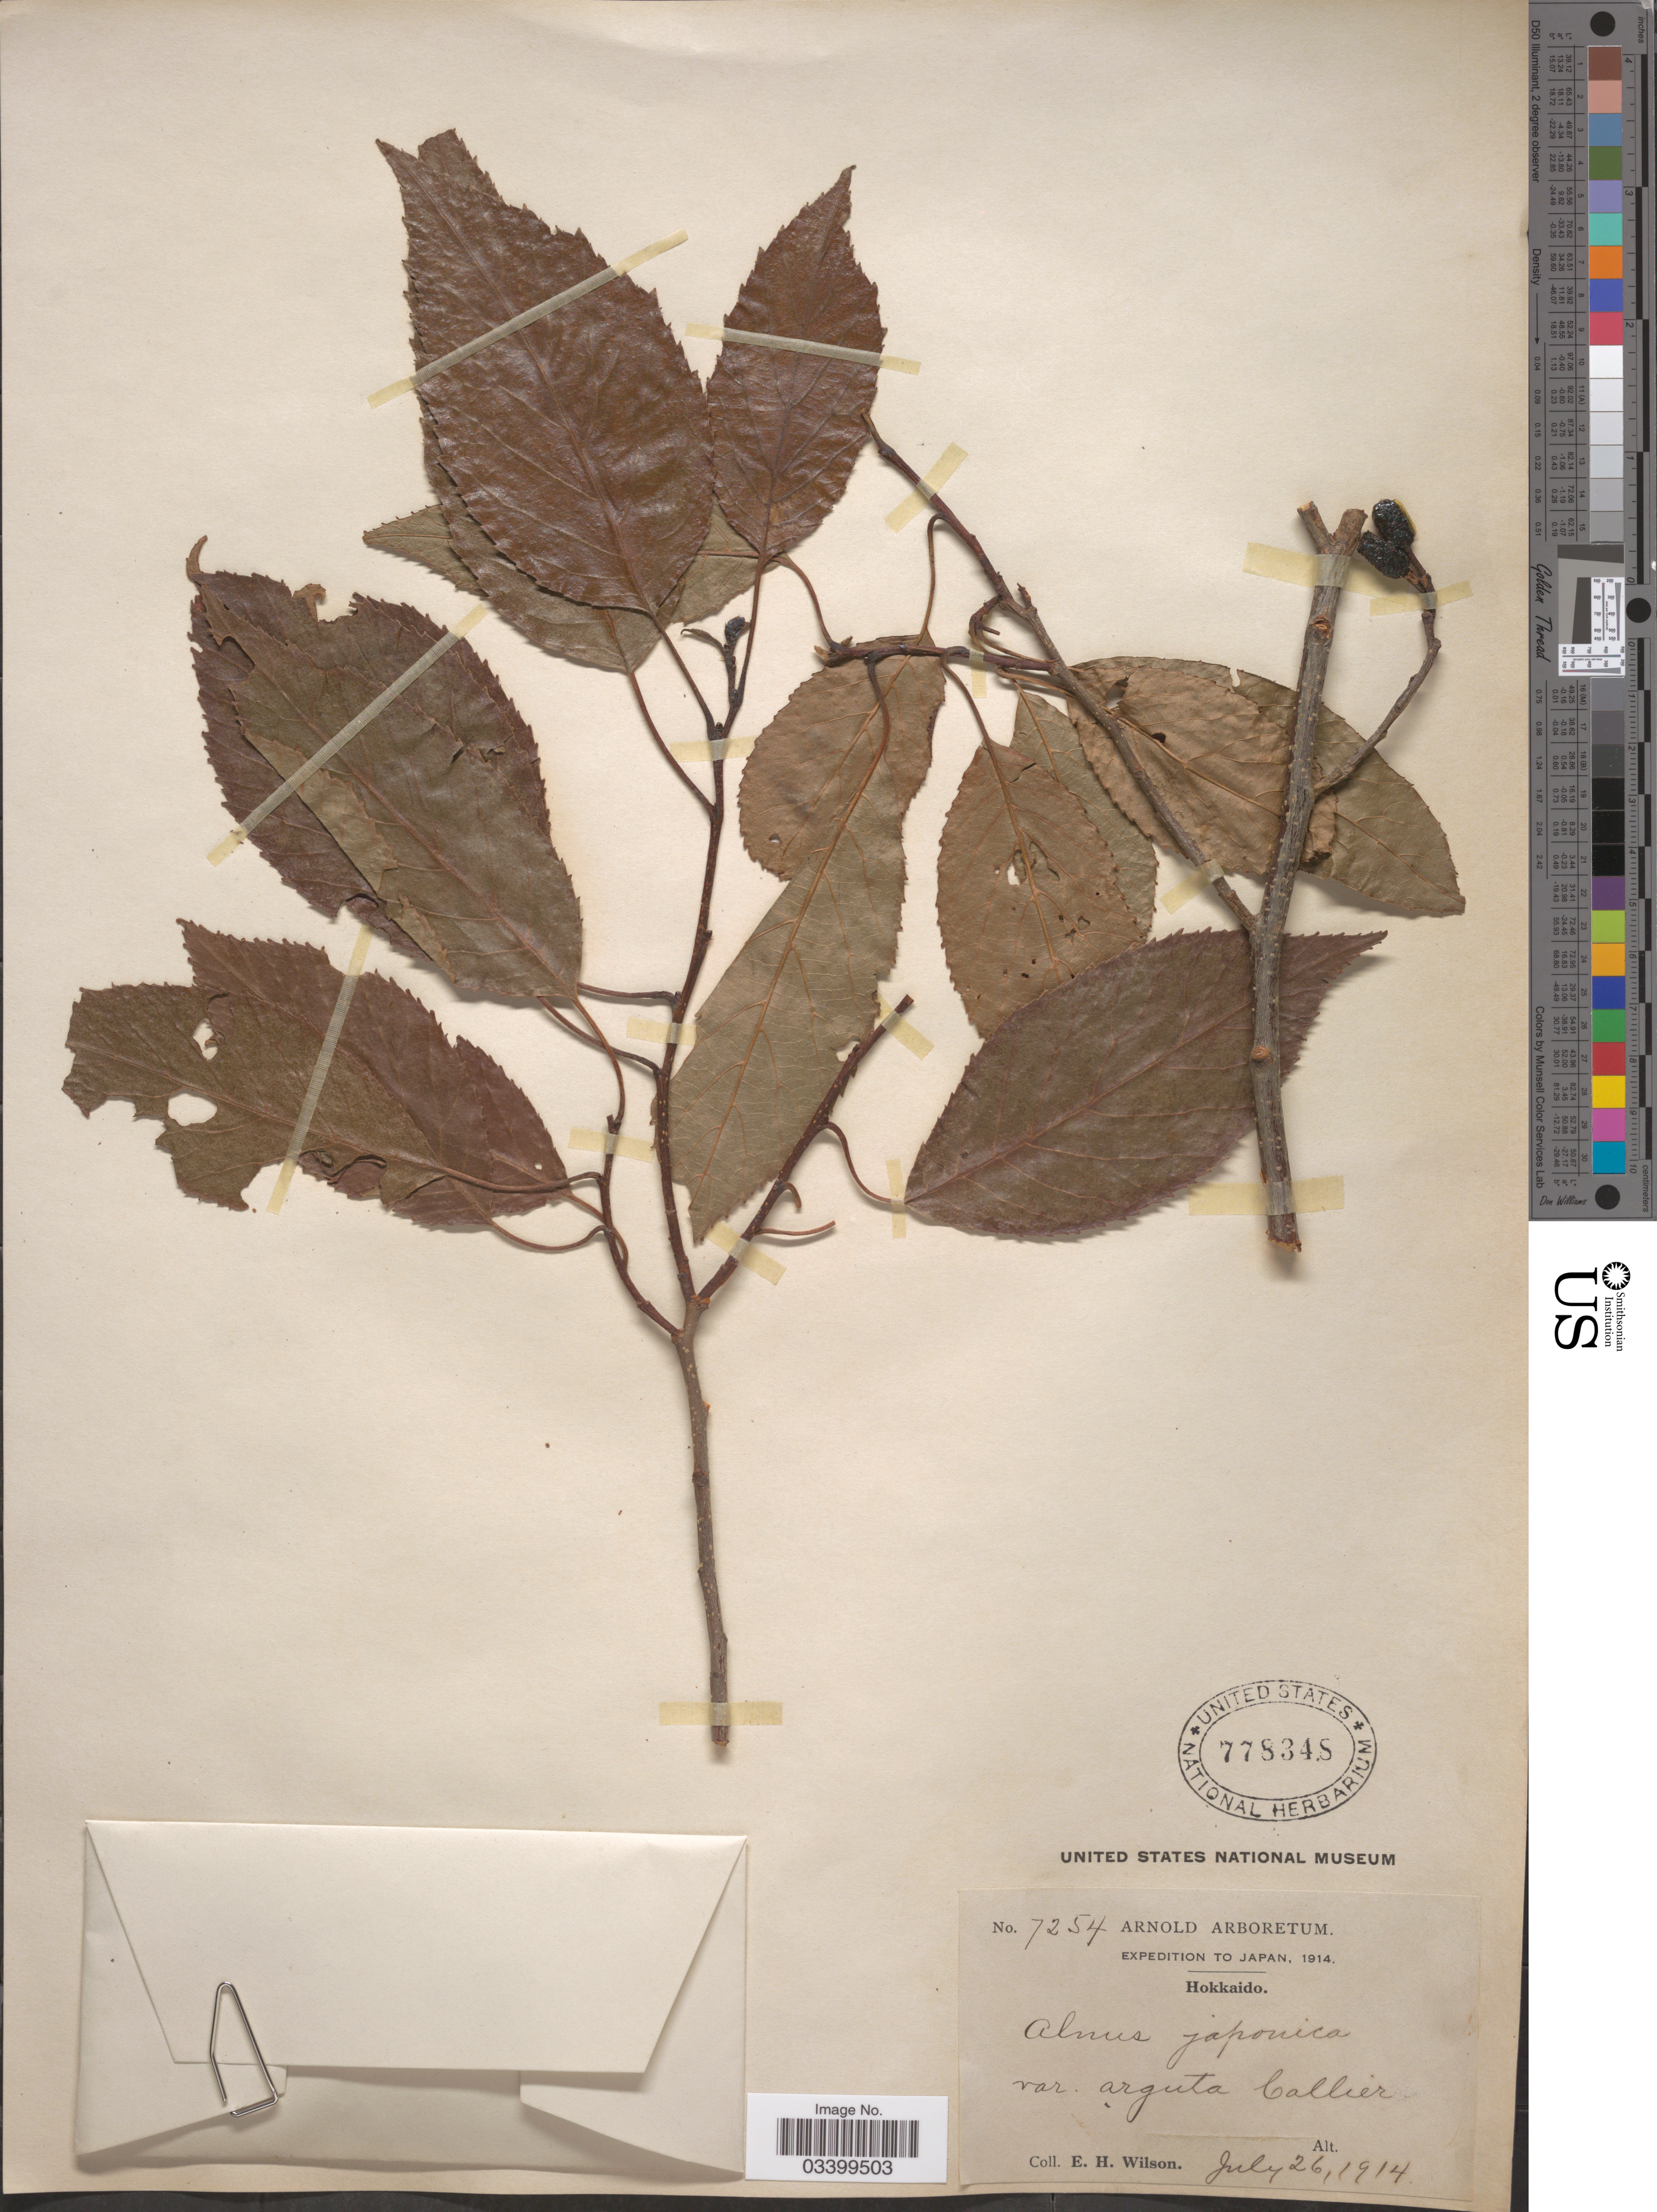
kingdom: Plantae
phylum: Tracheophyta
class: Magnoliopsida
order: Fagales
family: Betulaceae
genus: Alnus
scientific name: Alnus japonica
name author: (Thunb.) Steud.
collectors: E. Wilson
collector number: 7254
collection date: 1914-07-26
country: Japan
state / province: Hokkaidō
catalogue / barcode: US 778348